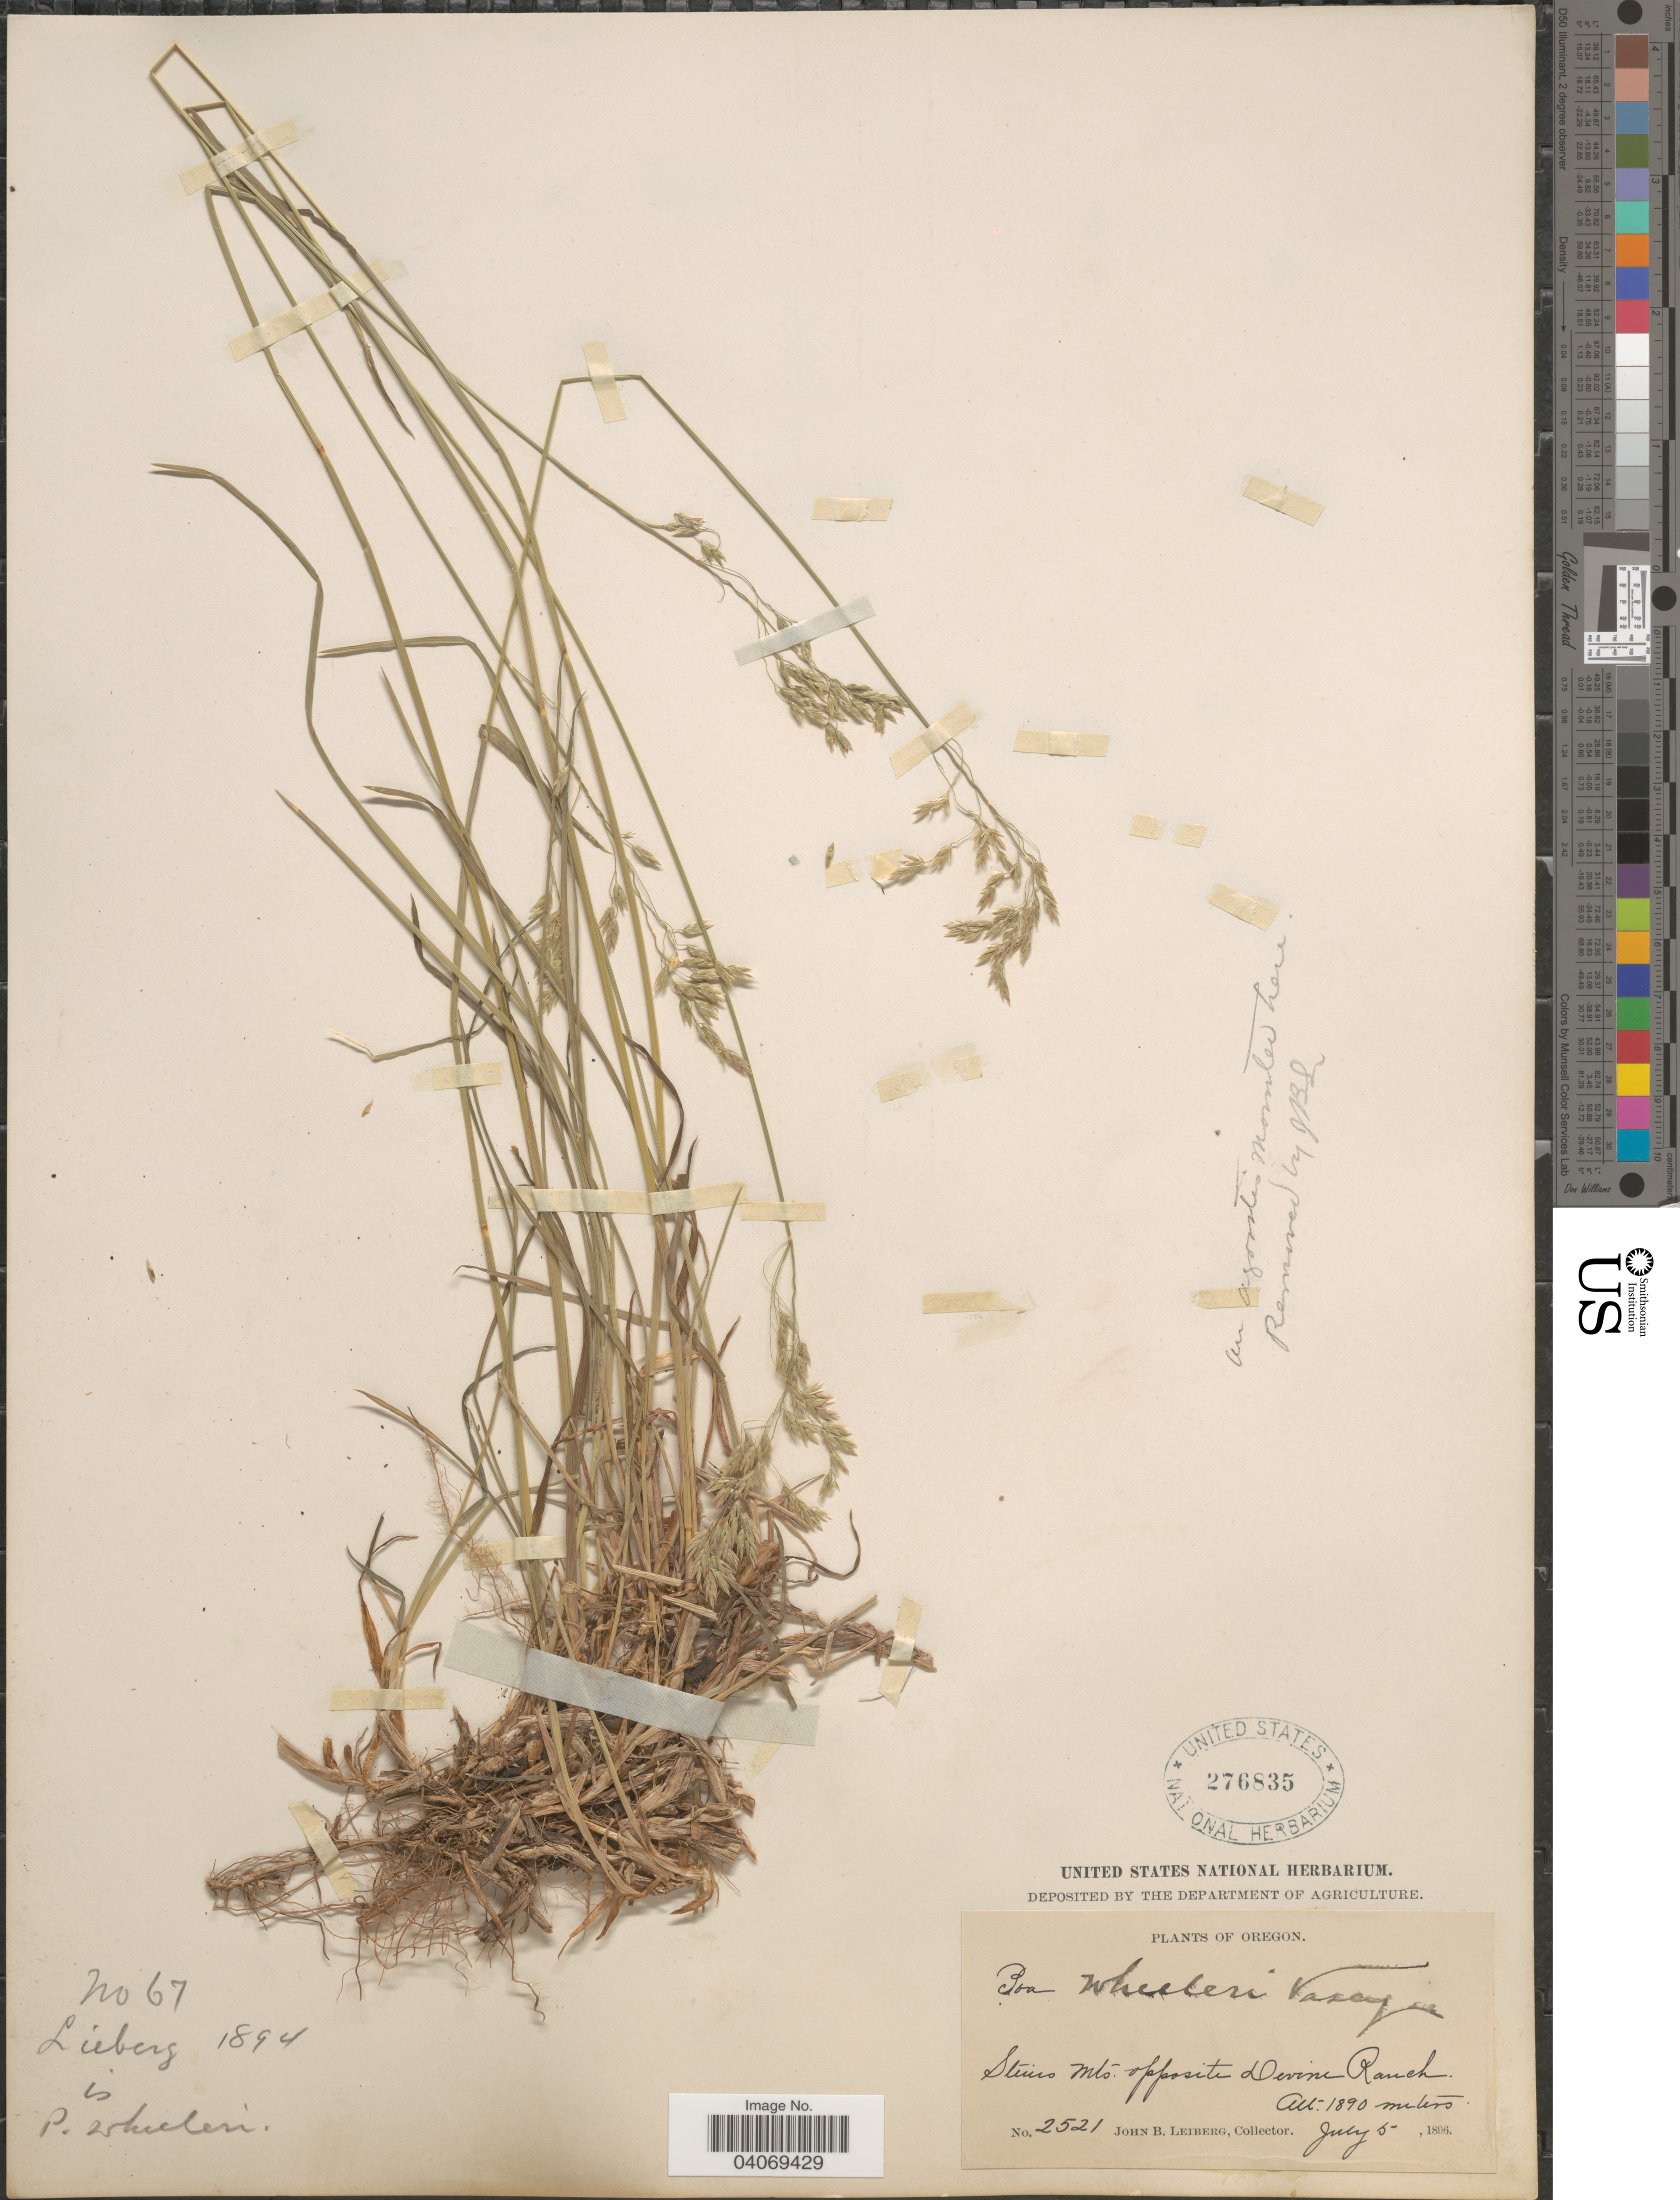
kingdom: Plantae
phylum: Tracheophyta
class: Liliopsida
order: Poales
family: Poaceae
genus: Poa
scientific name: Poa wheeleri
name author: Vasey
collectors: J. B. Leiberg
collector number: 2521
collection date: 1896-07-05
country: United States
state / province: Oregon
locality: Steins Mts. opposite Devine Ranch.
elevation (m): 1890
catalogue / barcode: US 276835